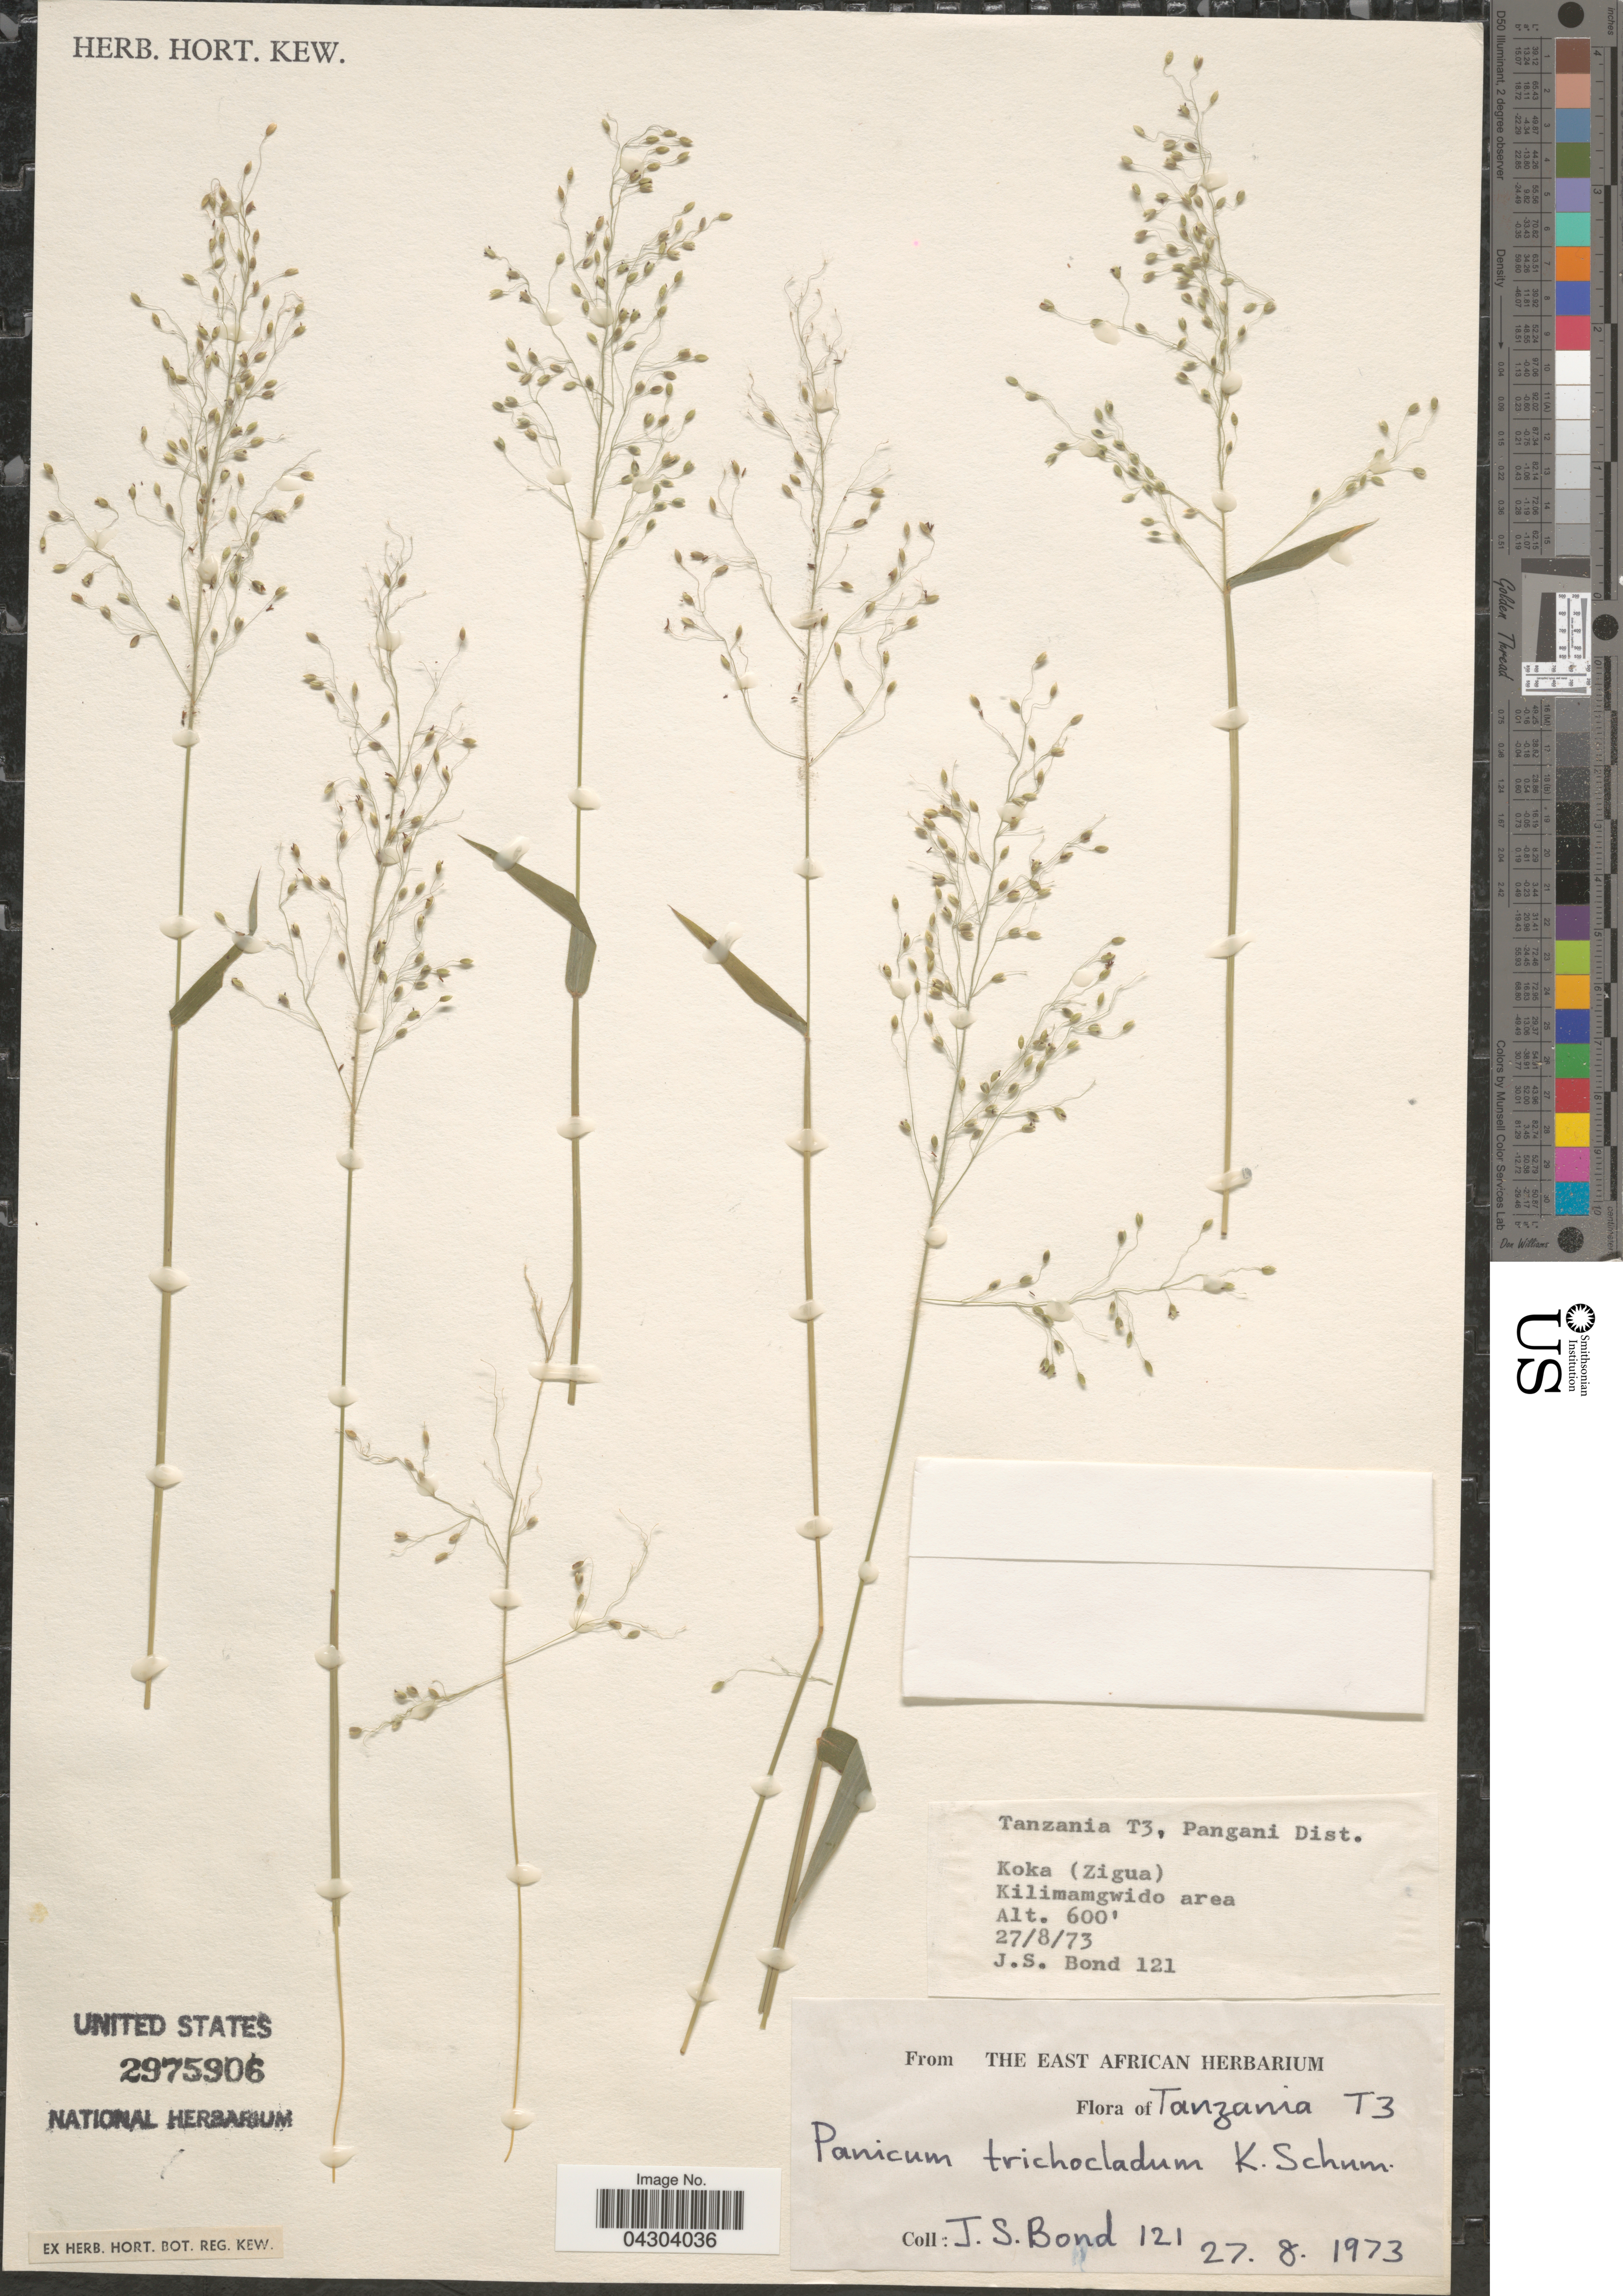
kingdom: Plantae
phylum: Tracheophyta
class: Liliopsida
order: Poales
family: Poaceae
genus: Panicum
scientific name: Panicum trichocladum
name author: Hack. ex K. Schum. in Engl.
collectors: J. Bond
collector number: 121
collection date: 1973-08-27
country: Tanzania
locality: T3, Pangani Dist. Koka (Zigua). Kilimamgwido area.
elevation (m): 183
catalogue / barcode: US 2975906